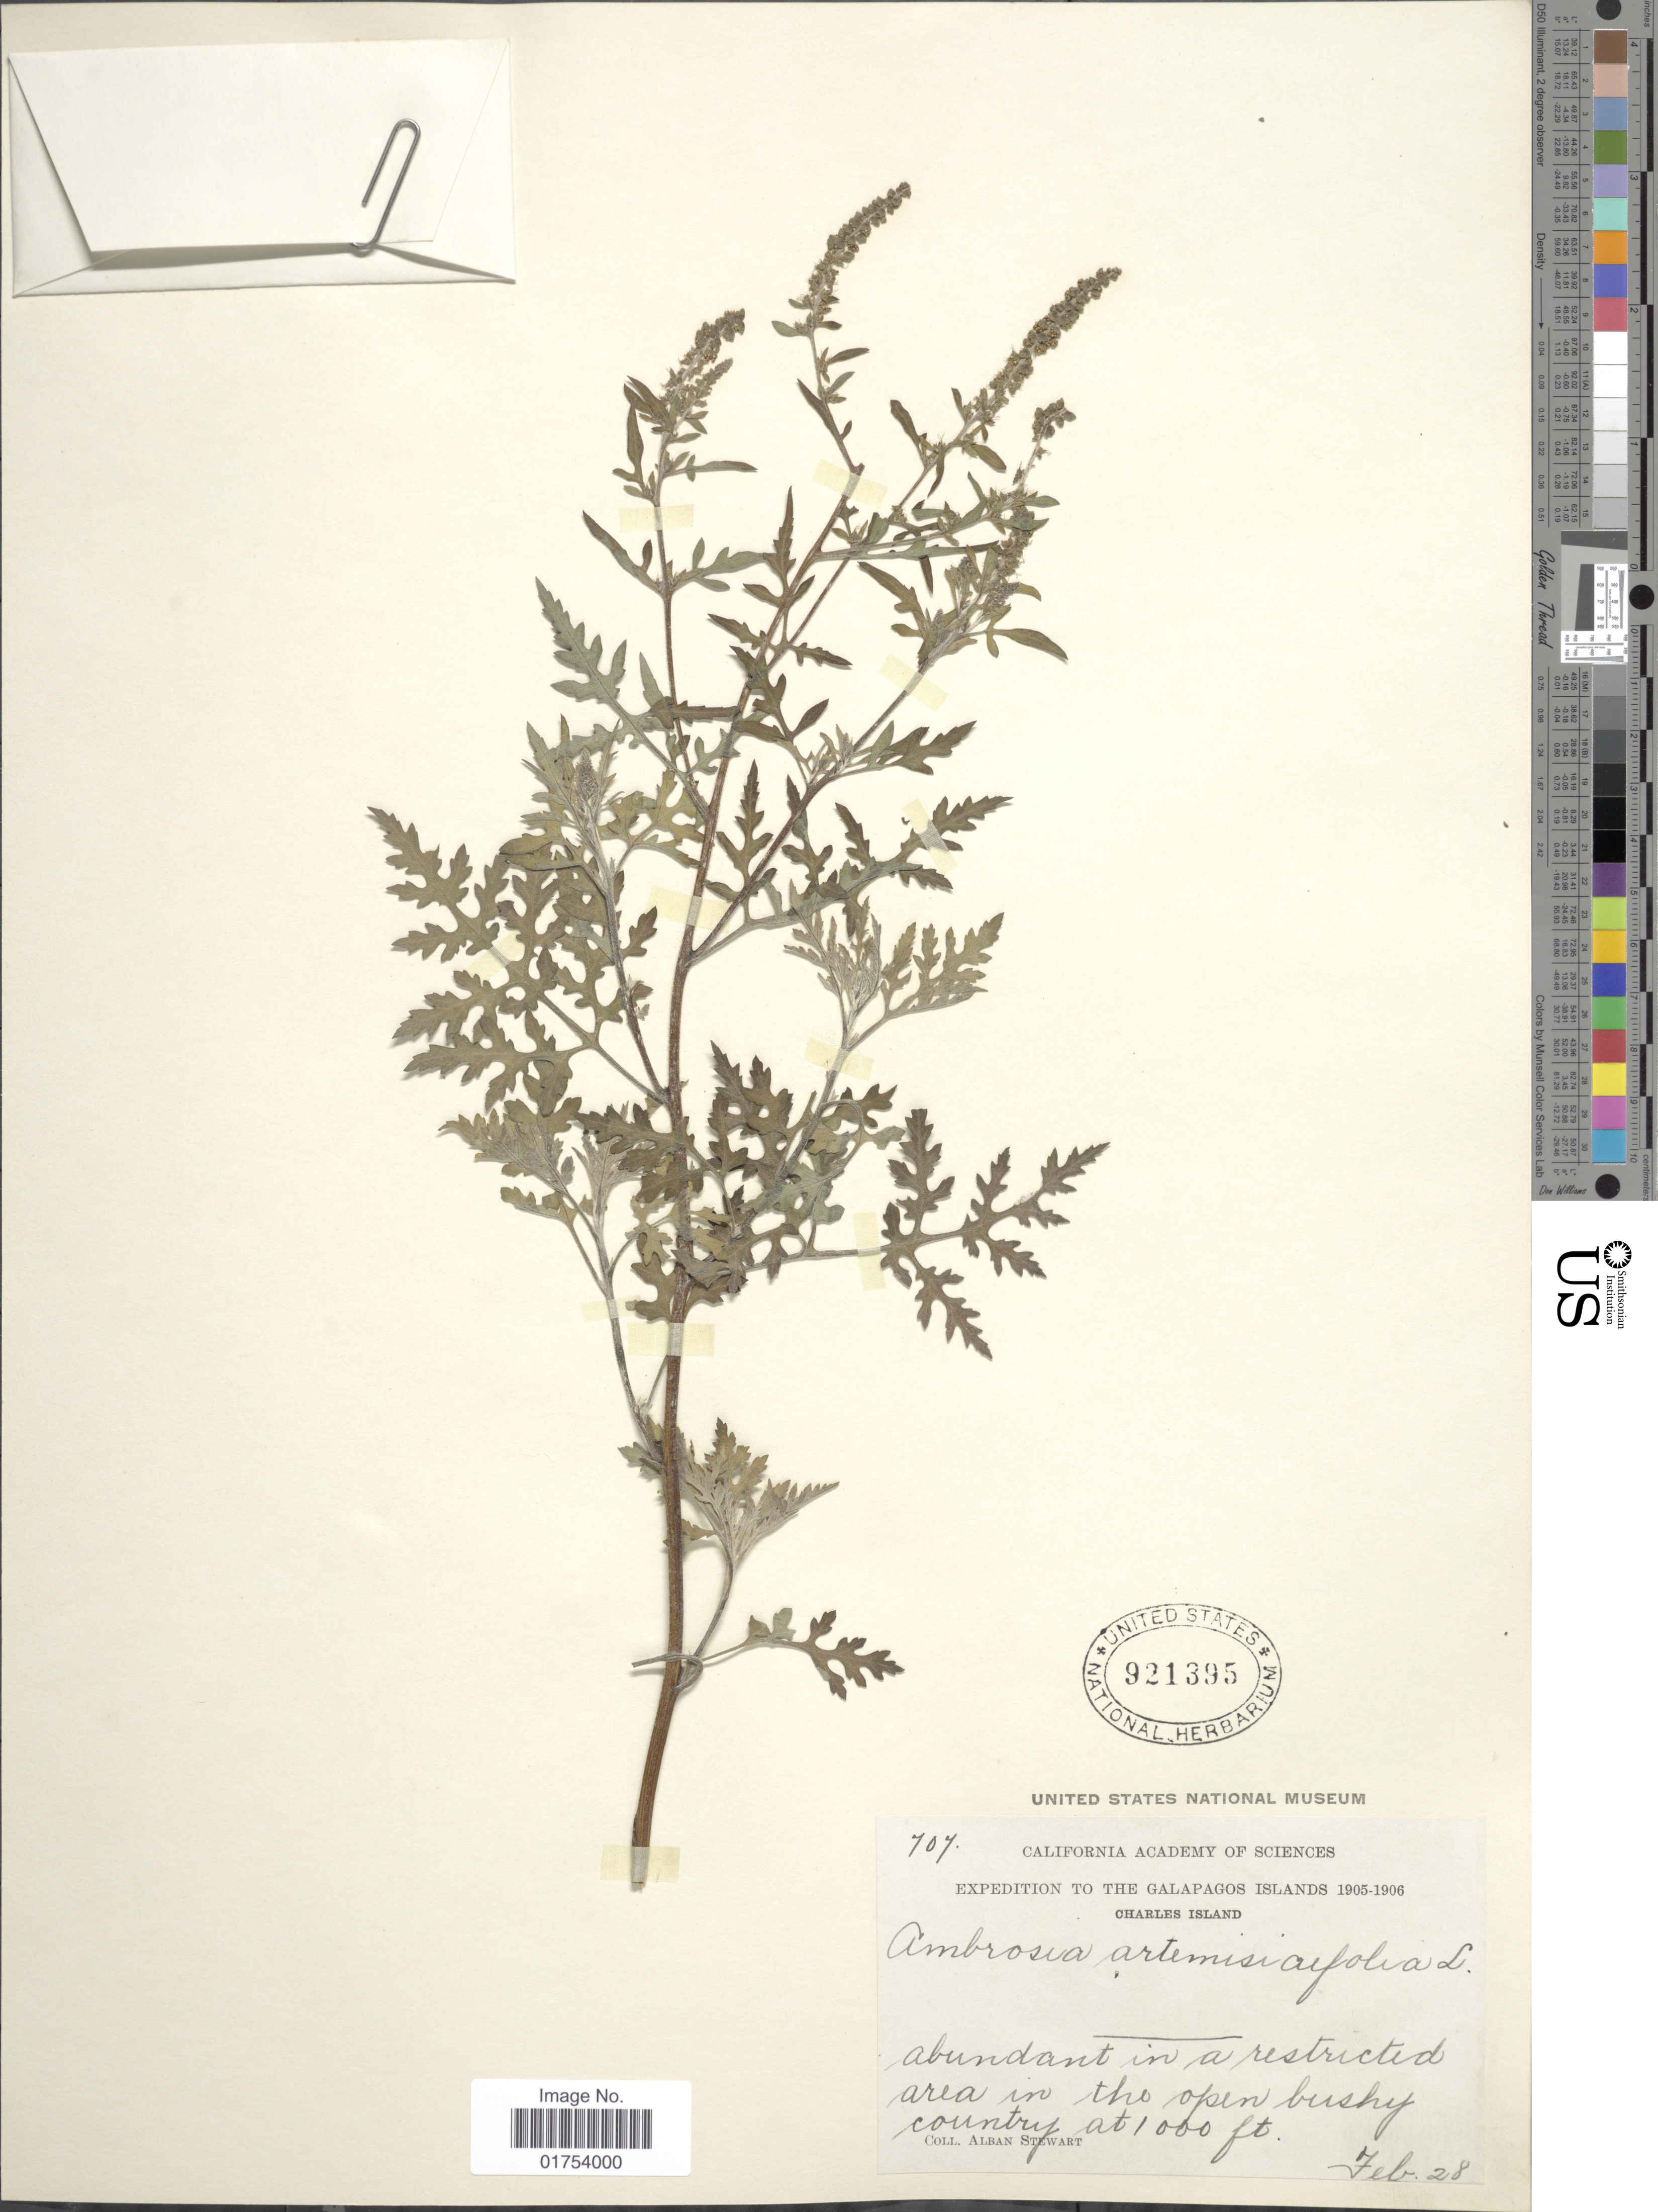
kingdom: Plantae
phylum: Tracheophyta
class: Magnoliopsida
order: Asterales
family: Asteraceae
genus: Ambrosia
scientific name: Ambrosia artemisiifolia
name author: L.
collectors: A. Stewart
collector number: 707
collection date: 1905-02-28/1906-02-28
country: Ecuador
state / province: Colón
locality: Galapos Islands, Charles Island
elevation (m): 305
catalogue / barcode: US 921395